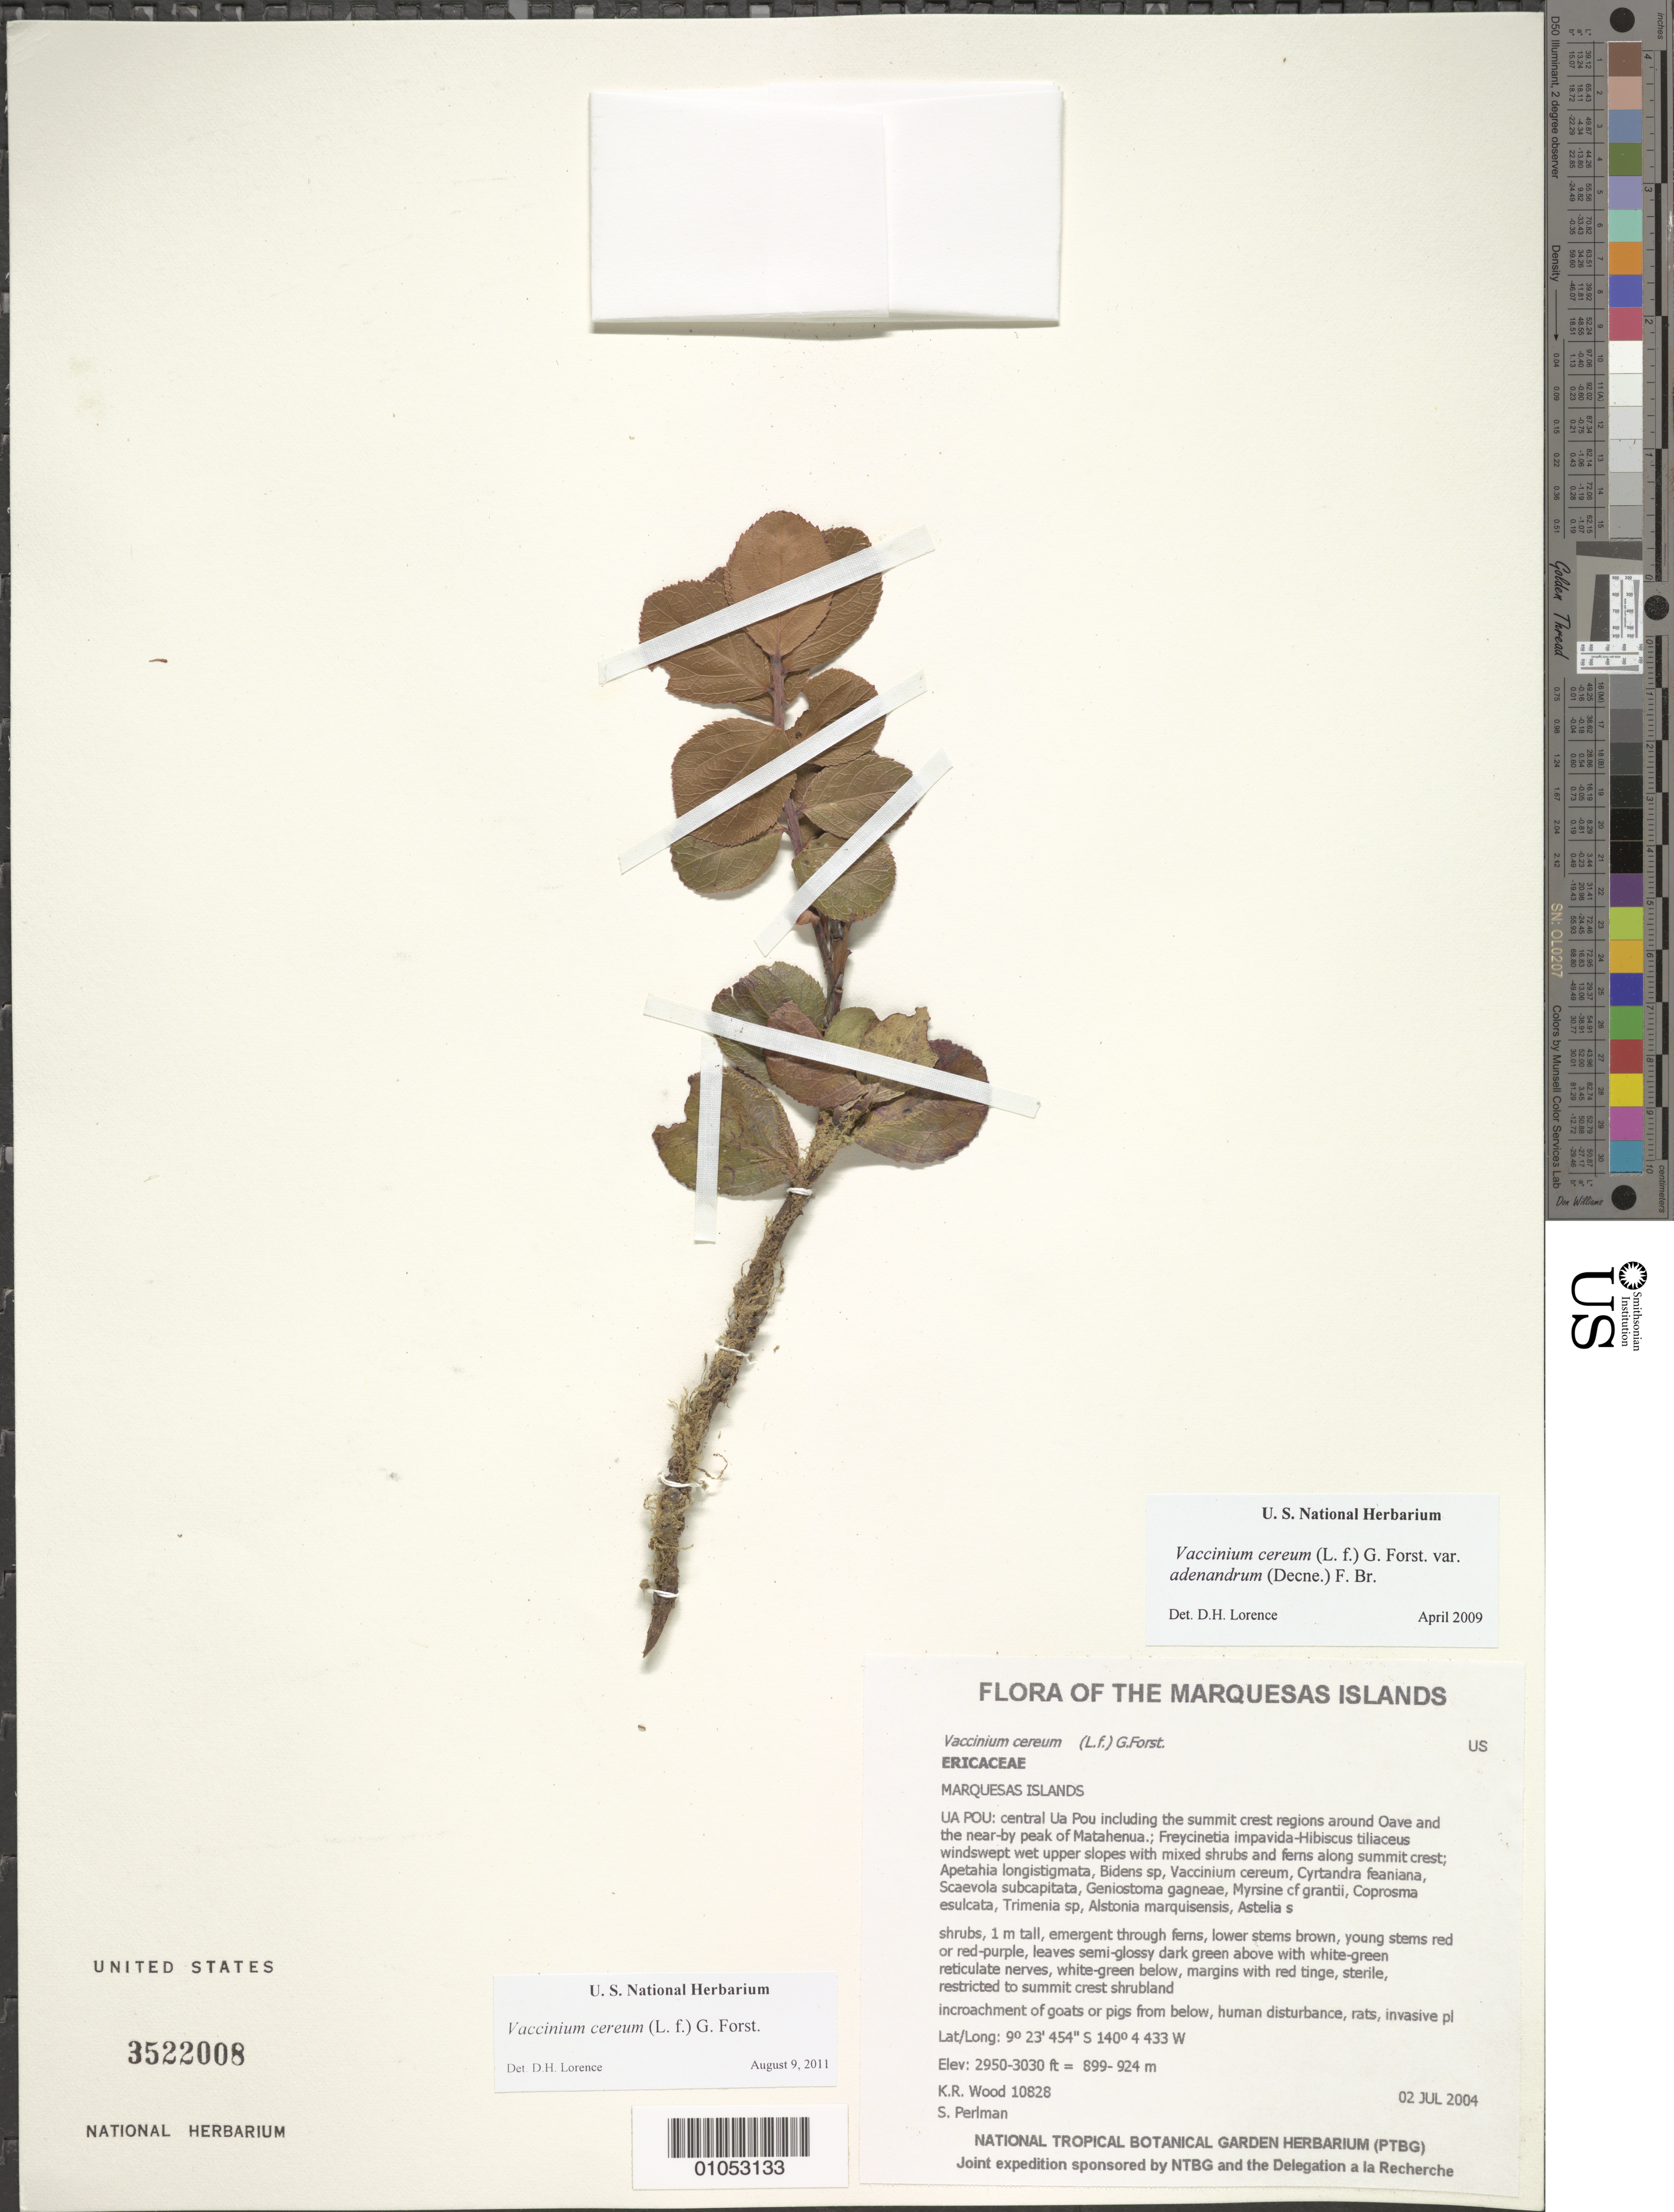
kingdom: Plantae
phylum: Tracheophyta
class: Magnoliopsida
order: Ericales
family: Ericaceae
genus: Vaccinium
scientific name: Vaccinium cereum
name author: (L. f.) G. Forst.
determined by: Lorence, David H., (PTBG), National Tropical Botanical Garden (UNITED STATES)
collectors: K. R. Wood & S. P. Perlman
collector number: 10828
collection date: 2004-07-02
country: French Polynesia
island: Ua Pou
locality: Central Ua Pou including the summit crest regions around Oave and the near-by peak of Matahenua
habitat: Freycinetia impavida-Hibiscus tiliaceus windswept wet upper slopes with mixed shrubs and ferns along summit crest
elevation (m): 899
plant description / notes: Goats or pigs from below, human disturbance, rats, invasive plant taxa from below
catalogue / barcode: US 3522008